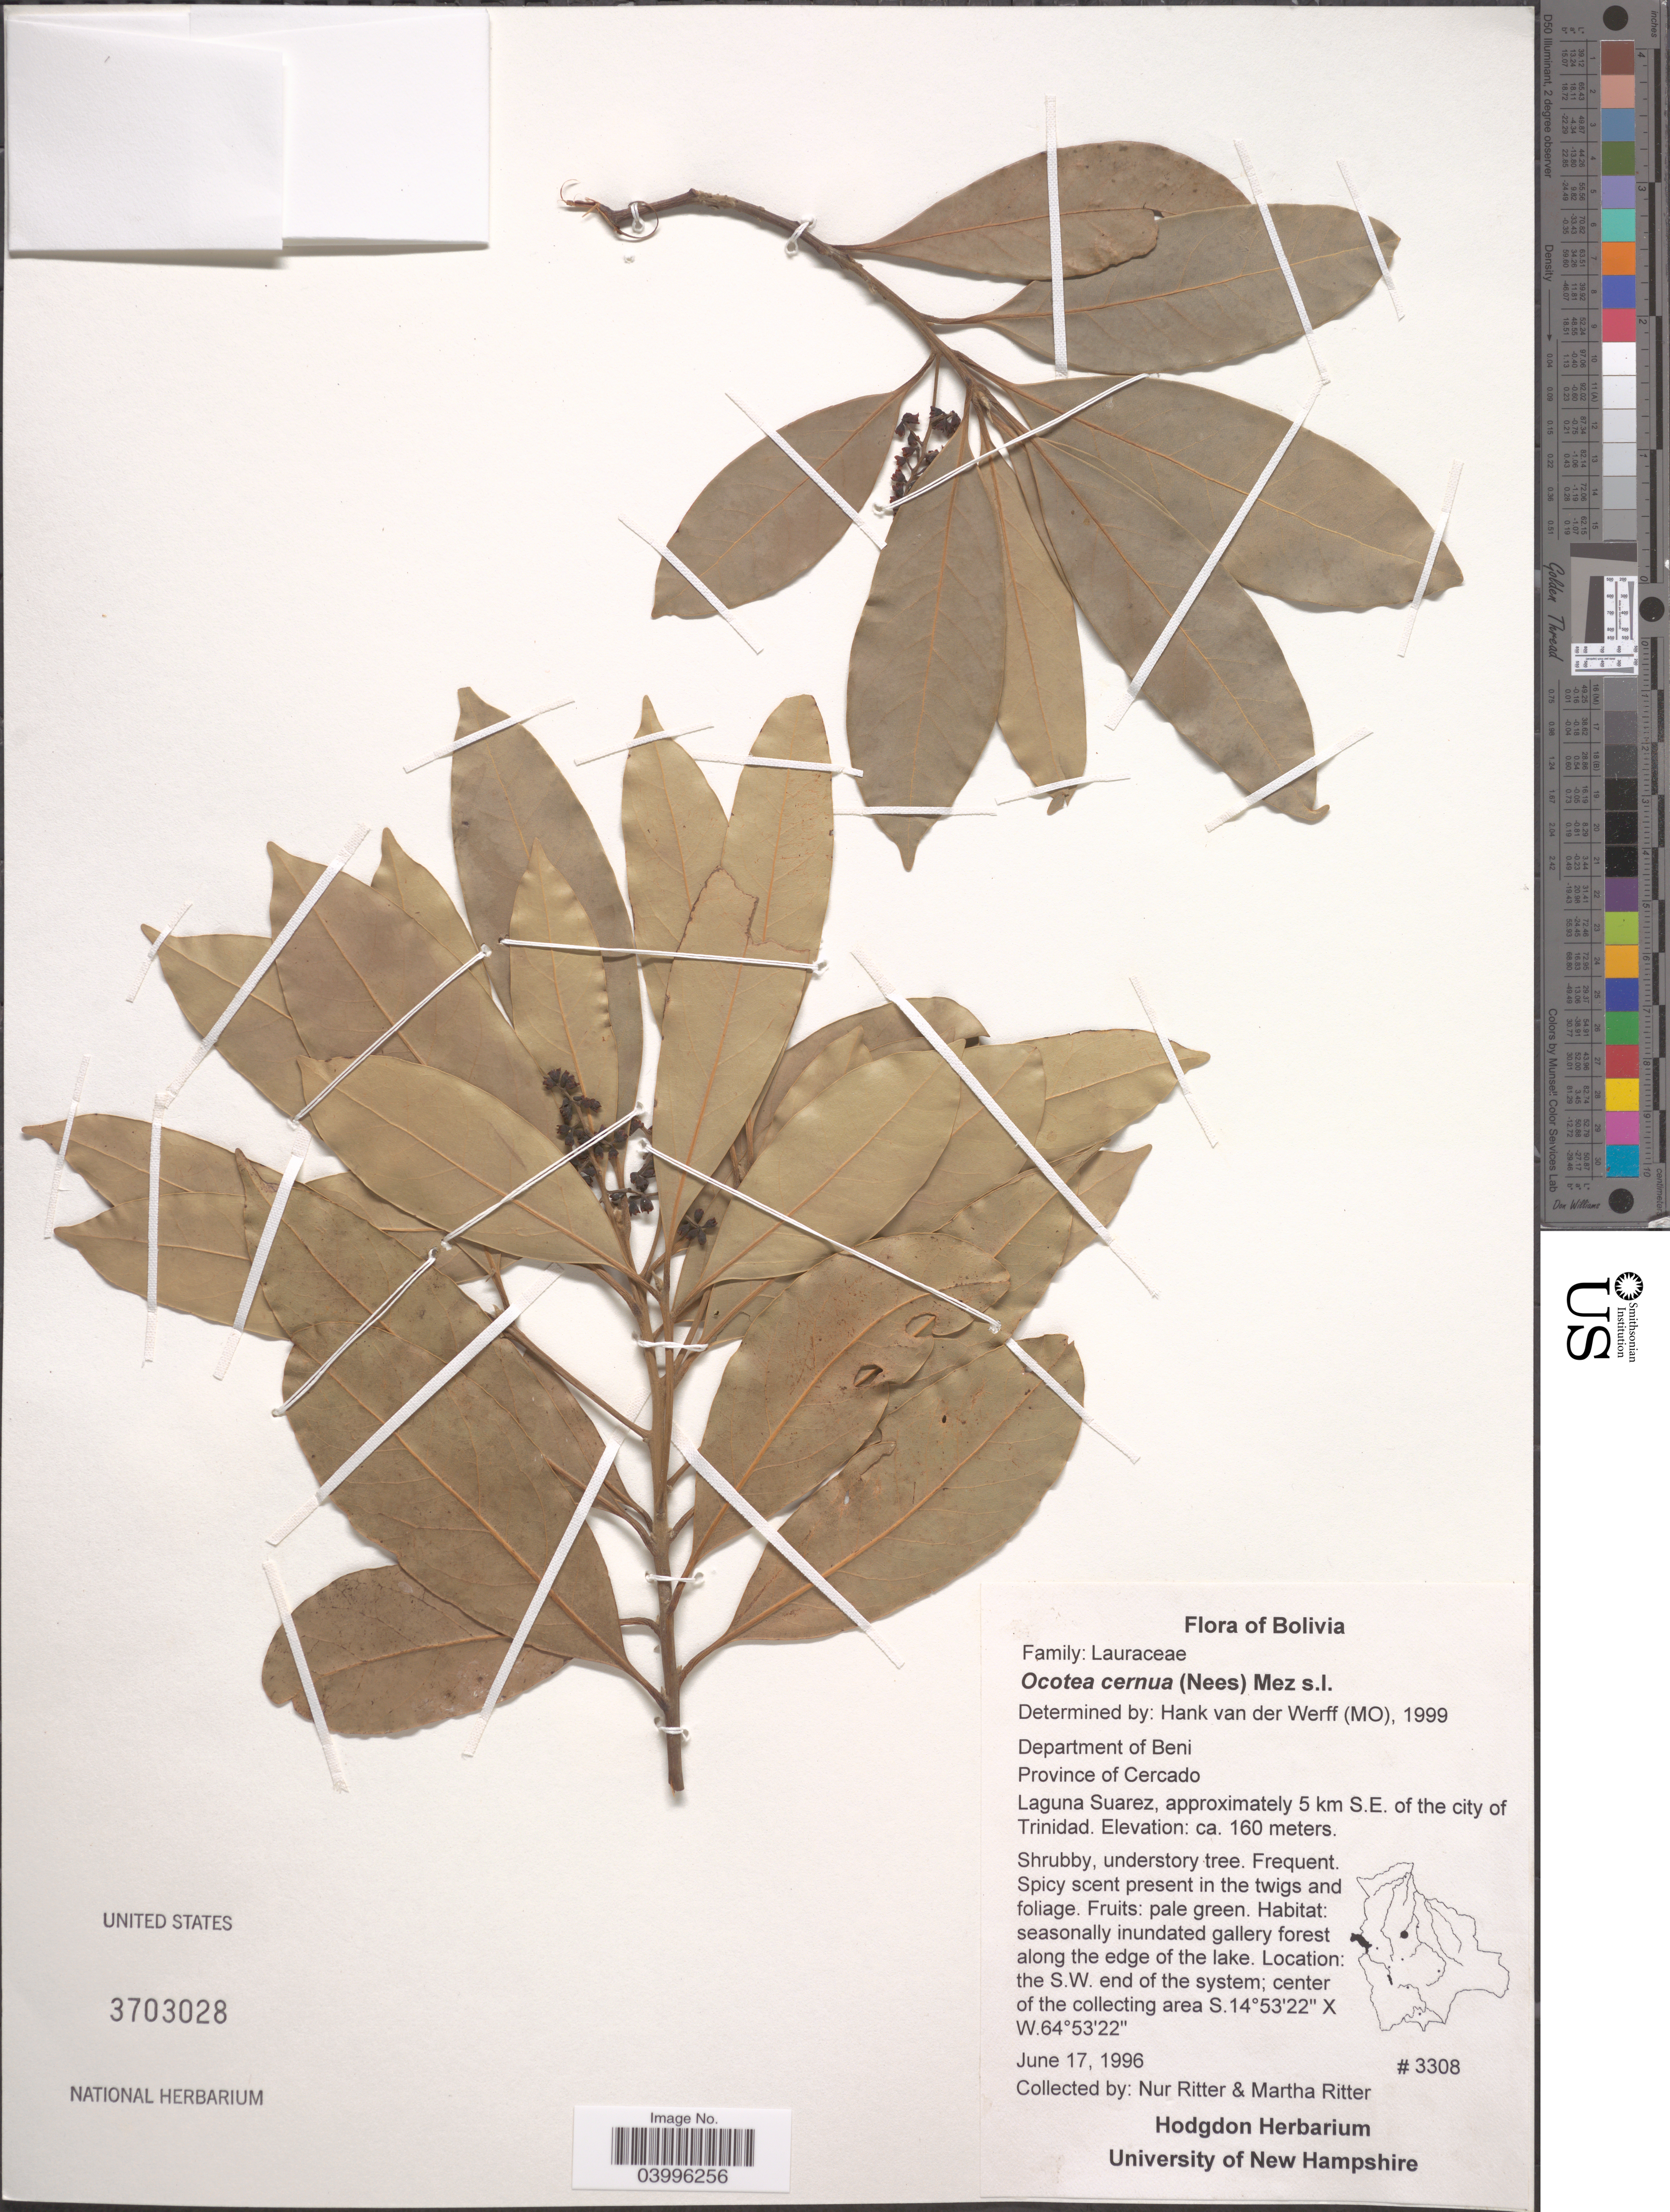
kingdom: Plantae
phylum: Tracheophyta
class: Magnoliopsida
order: Laurales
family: Lauraceae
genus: Ocotea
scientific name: Ocotea cernua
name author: (Nees) Mez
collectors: N. Ritter & M. Ritter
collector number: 3308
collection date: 1996-06-17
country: Bolivia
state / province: Beni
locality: Department of Beni. Province of Cercado. Laguna Suarez, approximately 5 km S.E. of the city of Trinidad.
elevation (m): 160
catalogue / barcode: US 3703028